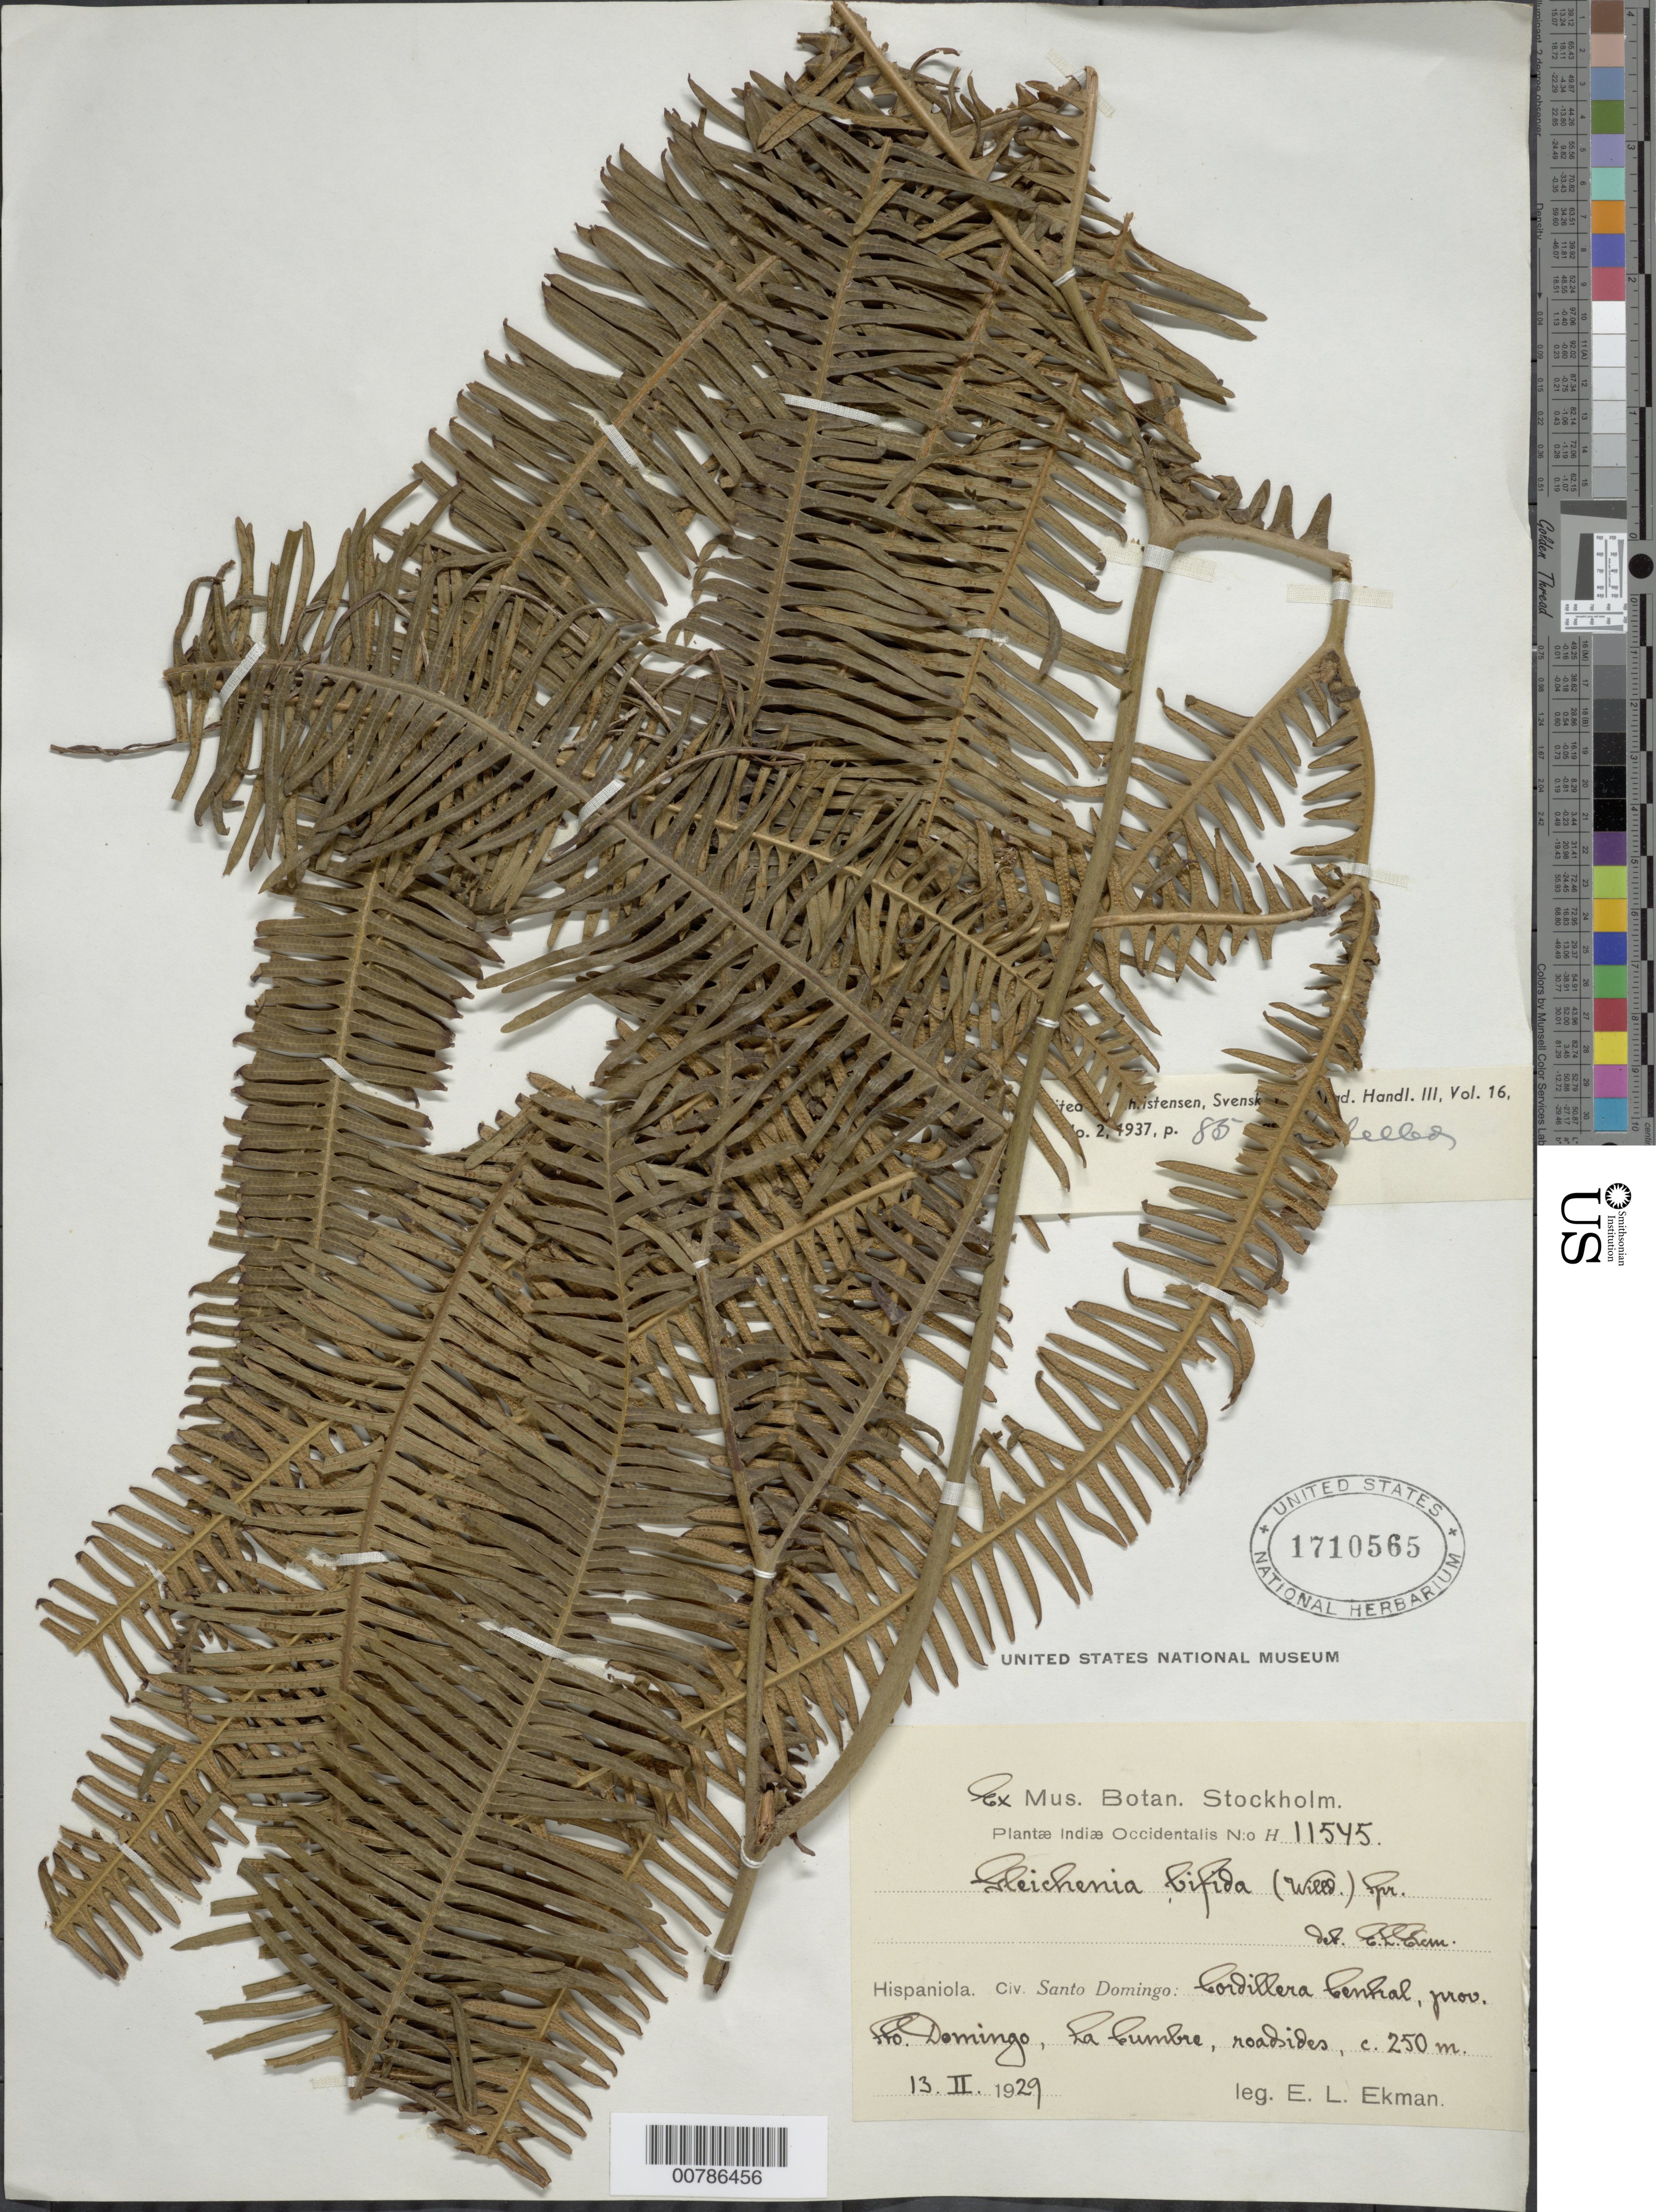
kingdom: Plantae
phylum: Tracheophyta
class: Polypodiopsida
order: Gleicheniales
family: Gleicheniaceae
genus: Sticherus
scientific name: Sticherus bifidus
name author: (Willd.) Ching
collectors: E. L. Ekman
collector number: H 11545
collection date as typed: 13 Feb 1929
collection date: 1929-02-13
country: Dominican Republic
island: Hispaniola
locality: Cordillera Central, La Cumbre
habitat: Roadsides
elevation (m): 250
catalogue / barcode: US 1710565